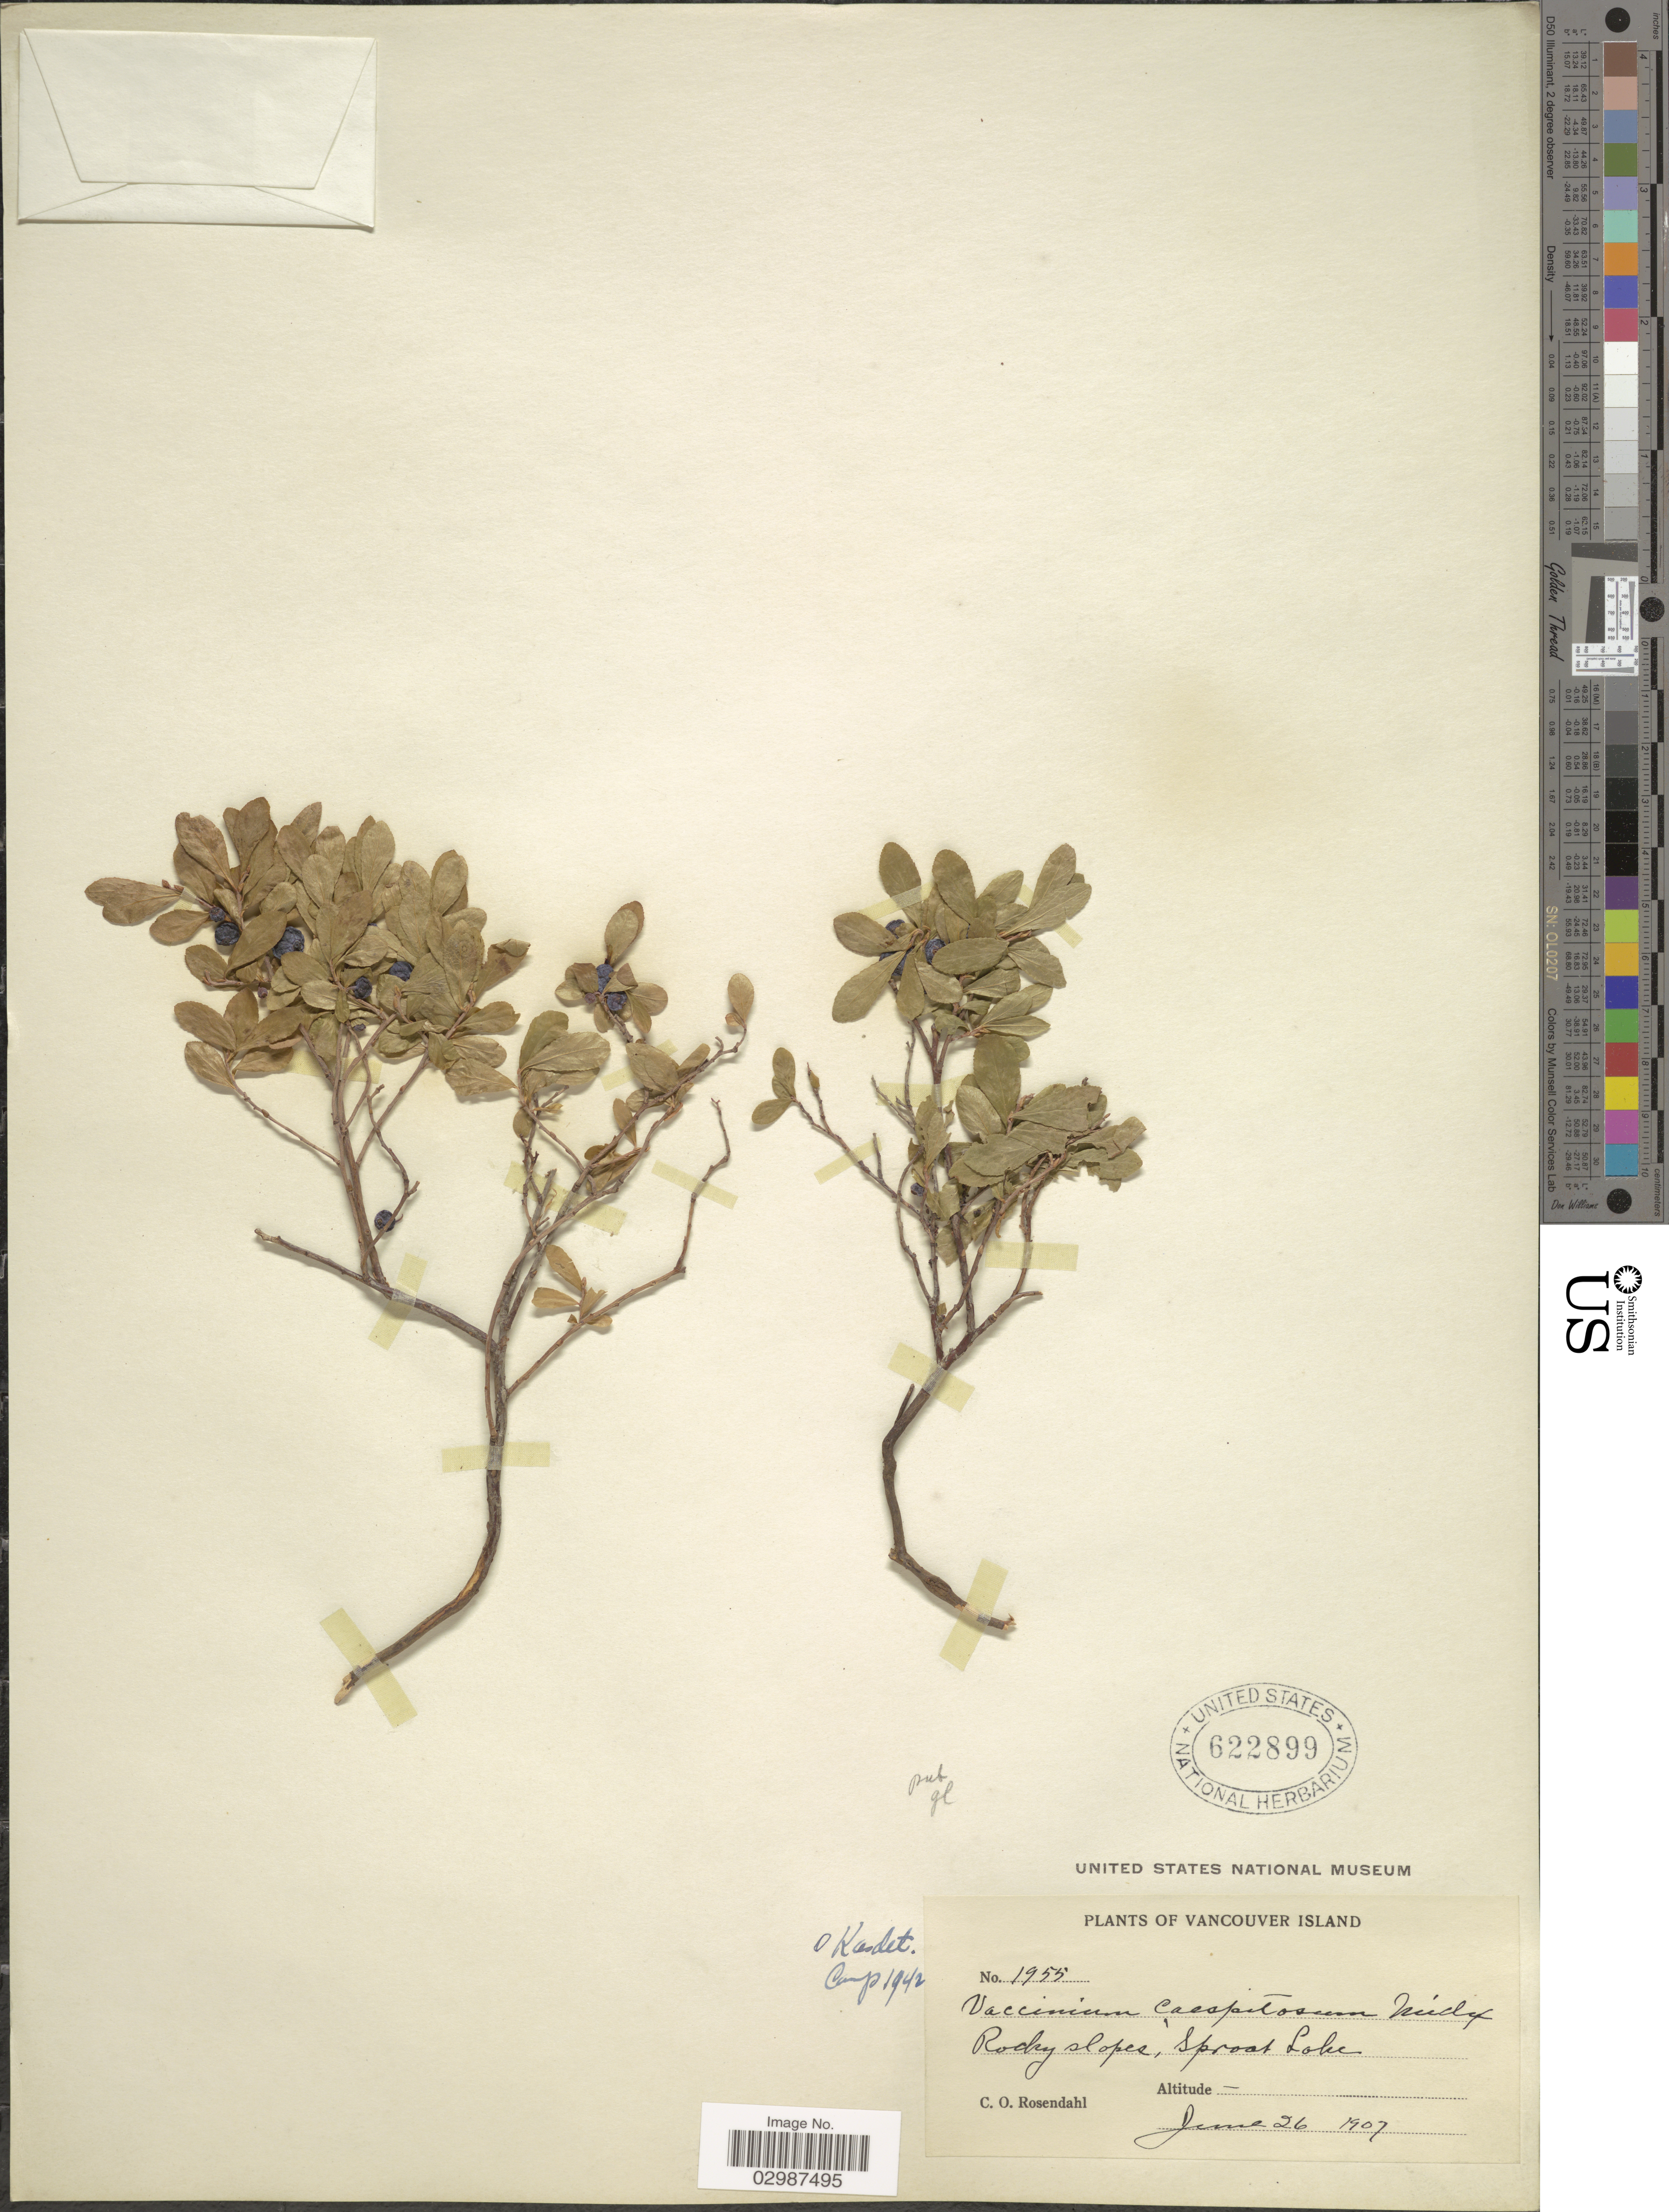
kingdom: Plantae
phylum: Tracheophyta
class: Magnoliopsida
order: Ericales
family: Ericaceae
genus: Vaccinium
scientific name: Vaccinium caespitosum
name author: Michx.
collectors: C. O. Rosendahl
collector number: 1955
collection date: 1907-06-26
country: Canada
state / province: British Columbia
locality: Vancouver Island. Sproat Lake.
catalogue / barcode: US 622899